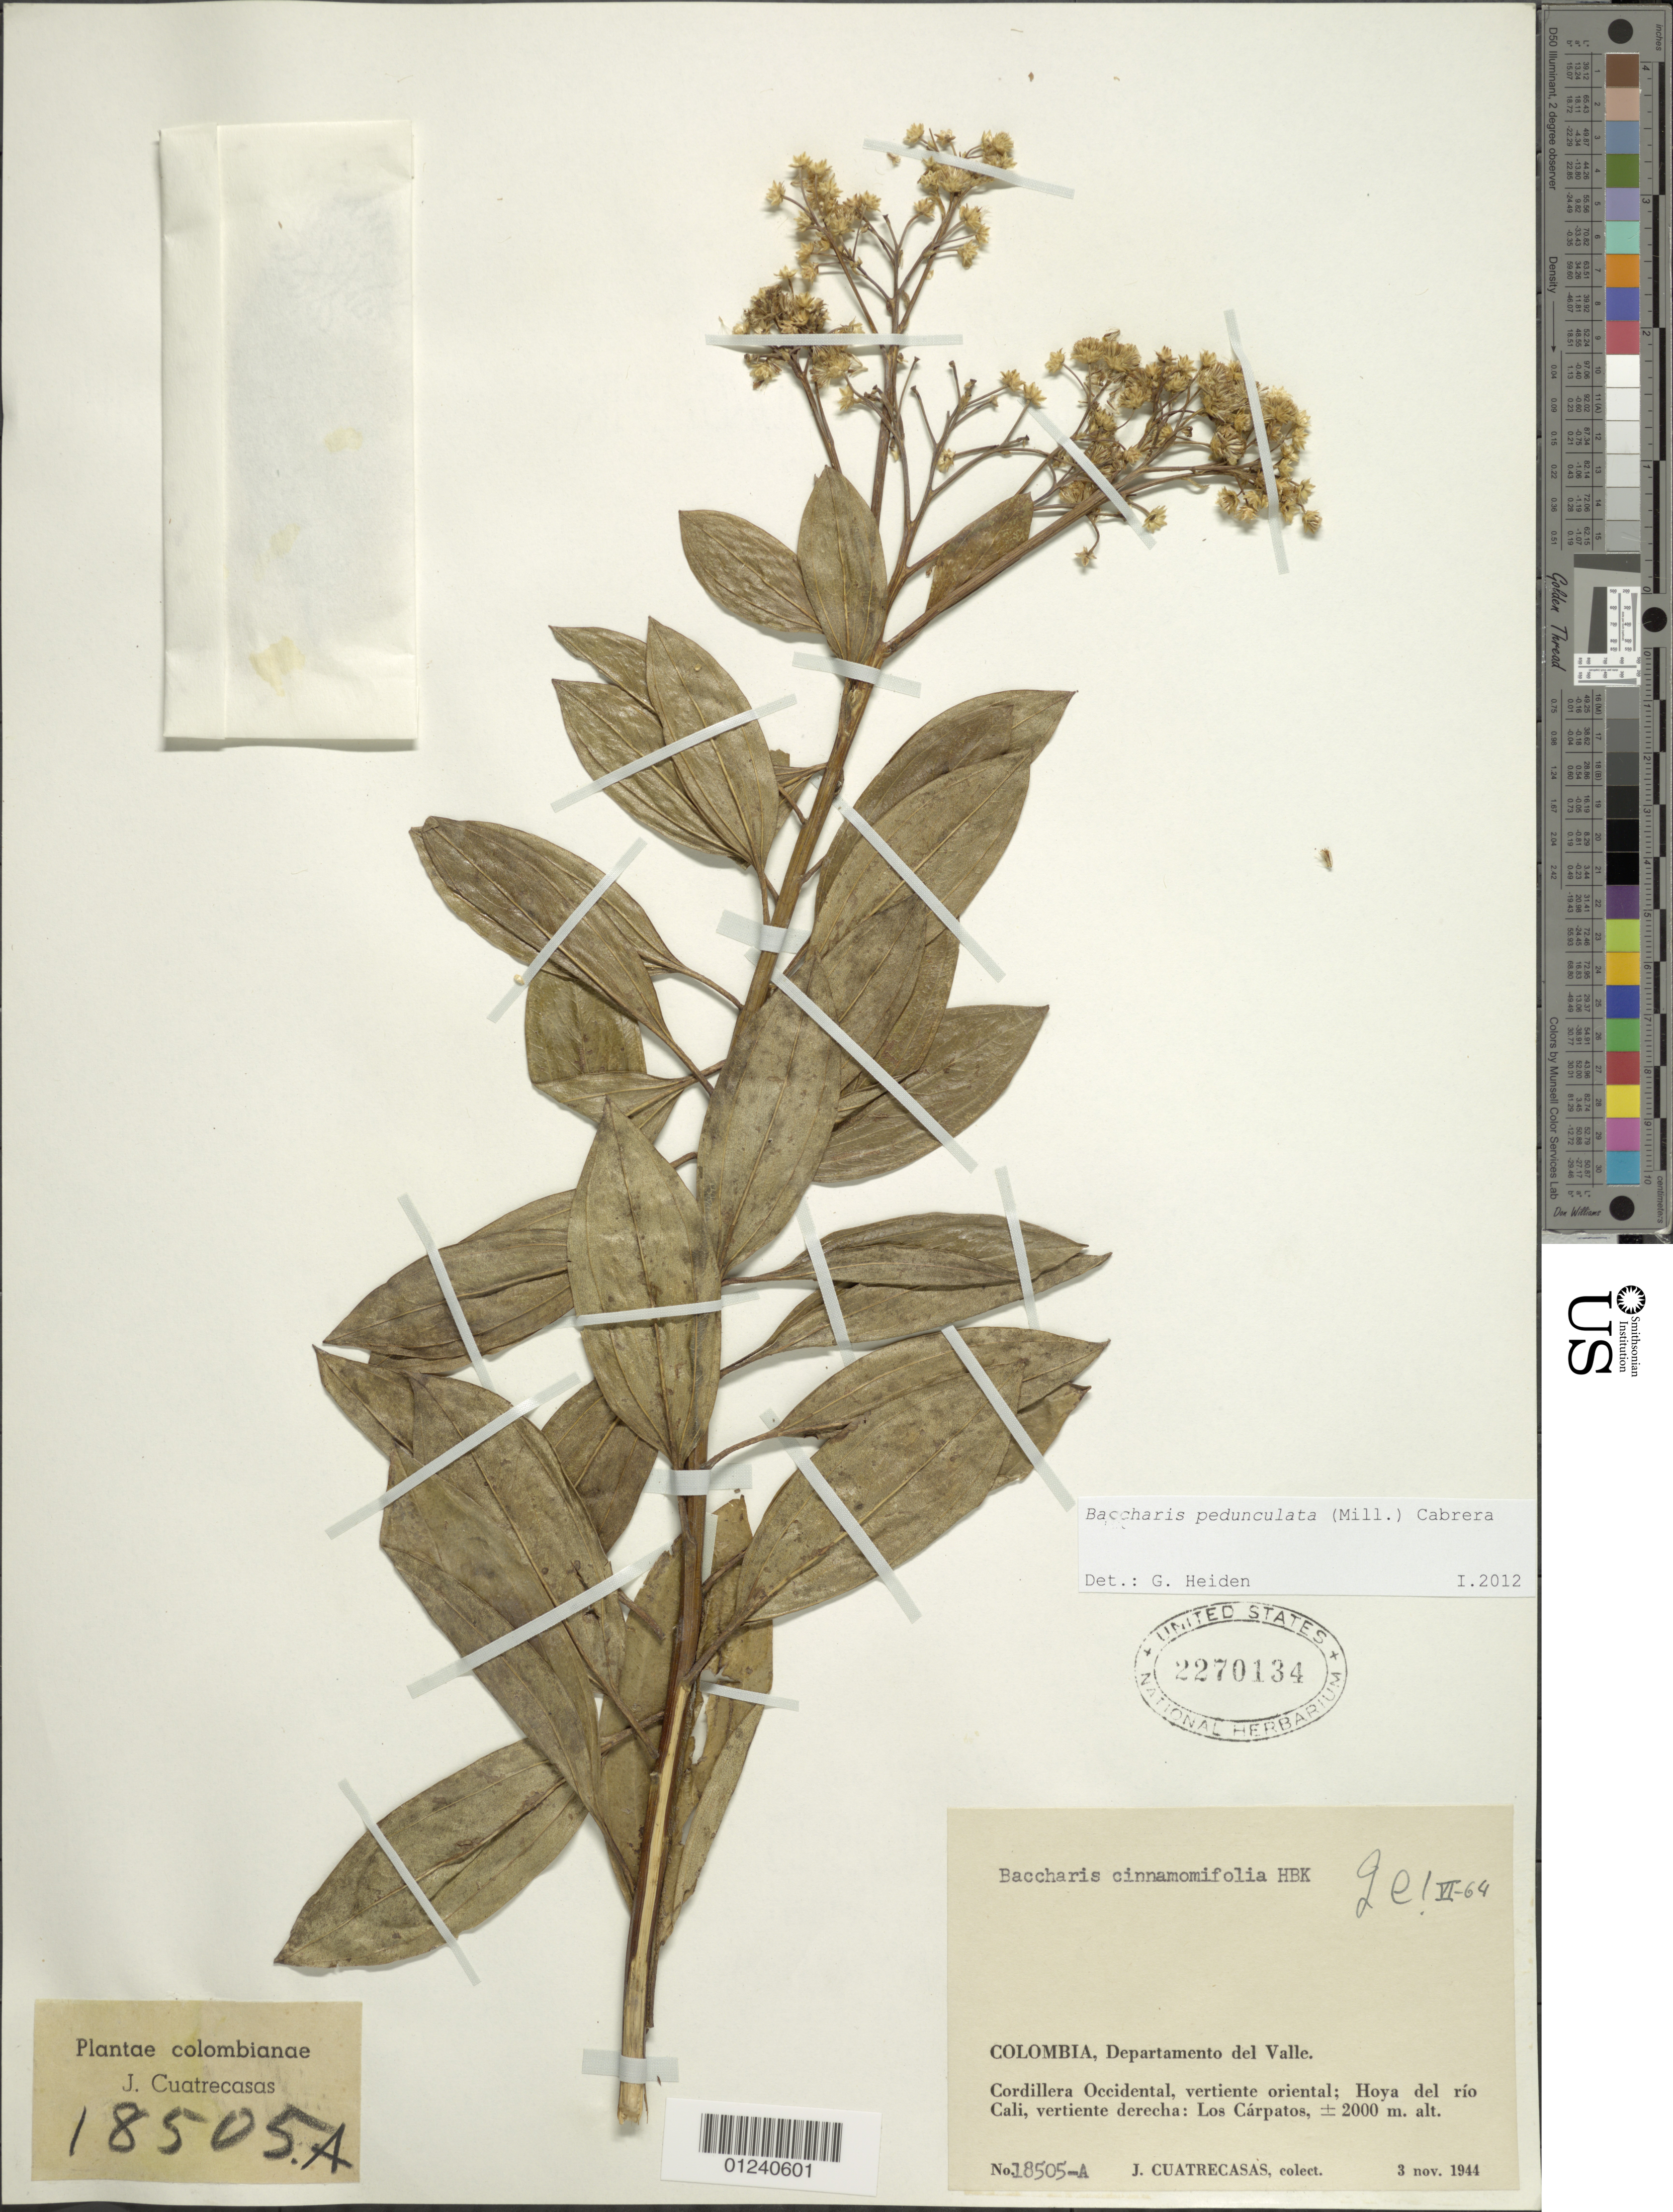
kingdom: Plantae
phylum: Tracheophyta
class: Magnoliopsida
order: Asterales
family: Asteraceae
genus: Baccharis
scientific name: Baccharis pedunculata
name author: (Mill.) Cabrera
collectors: J. Cuatrecasas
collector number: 18505A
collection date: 1944-11-03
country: Colombia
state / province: Valle del Cauca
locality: Cordillera Occidental, vertiente oriental; Hoya del Rio Cali, vertiente derecha: Los Carpatos.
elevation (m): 2000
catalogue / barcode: US 2270134